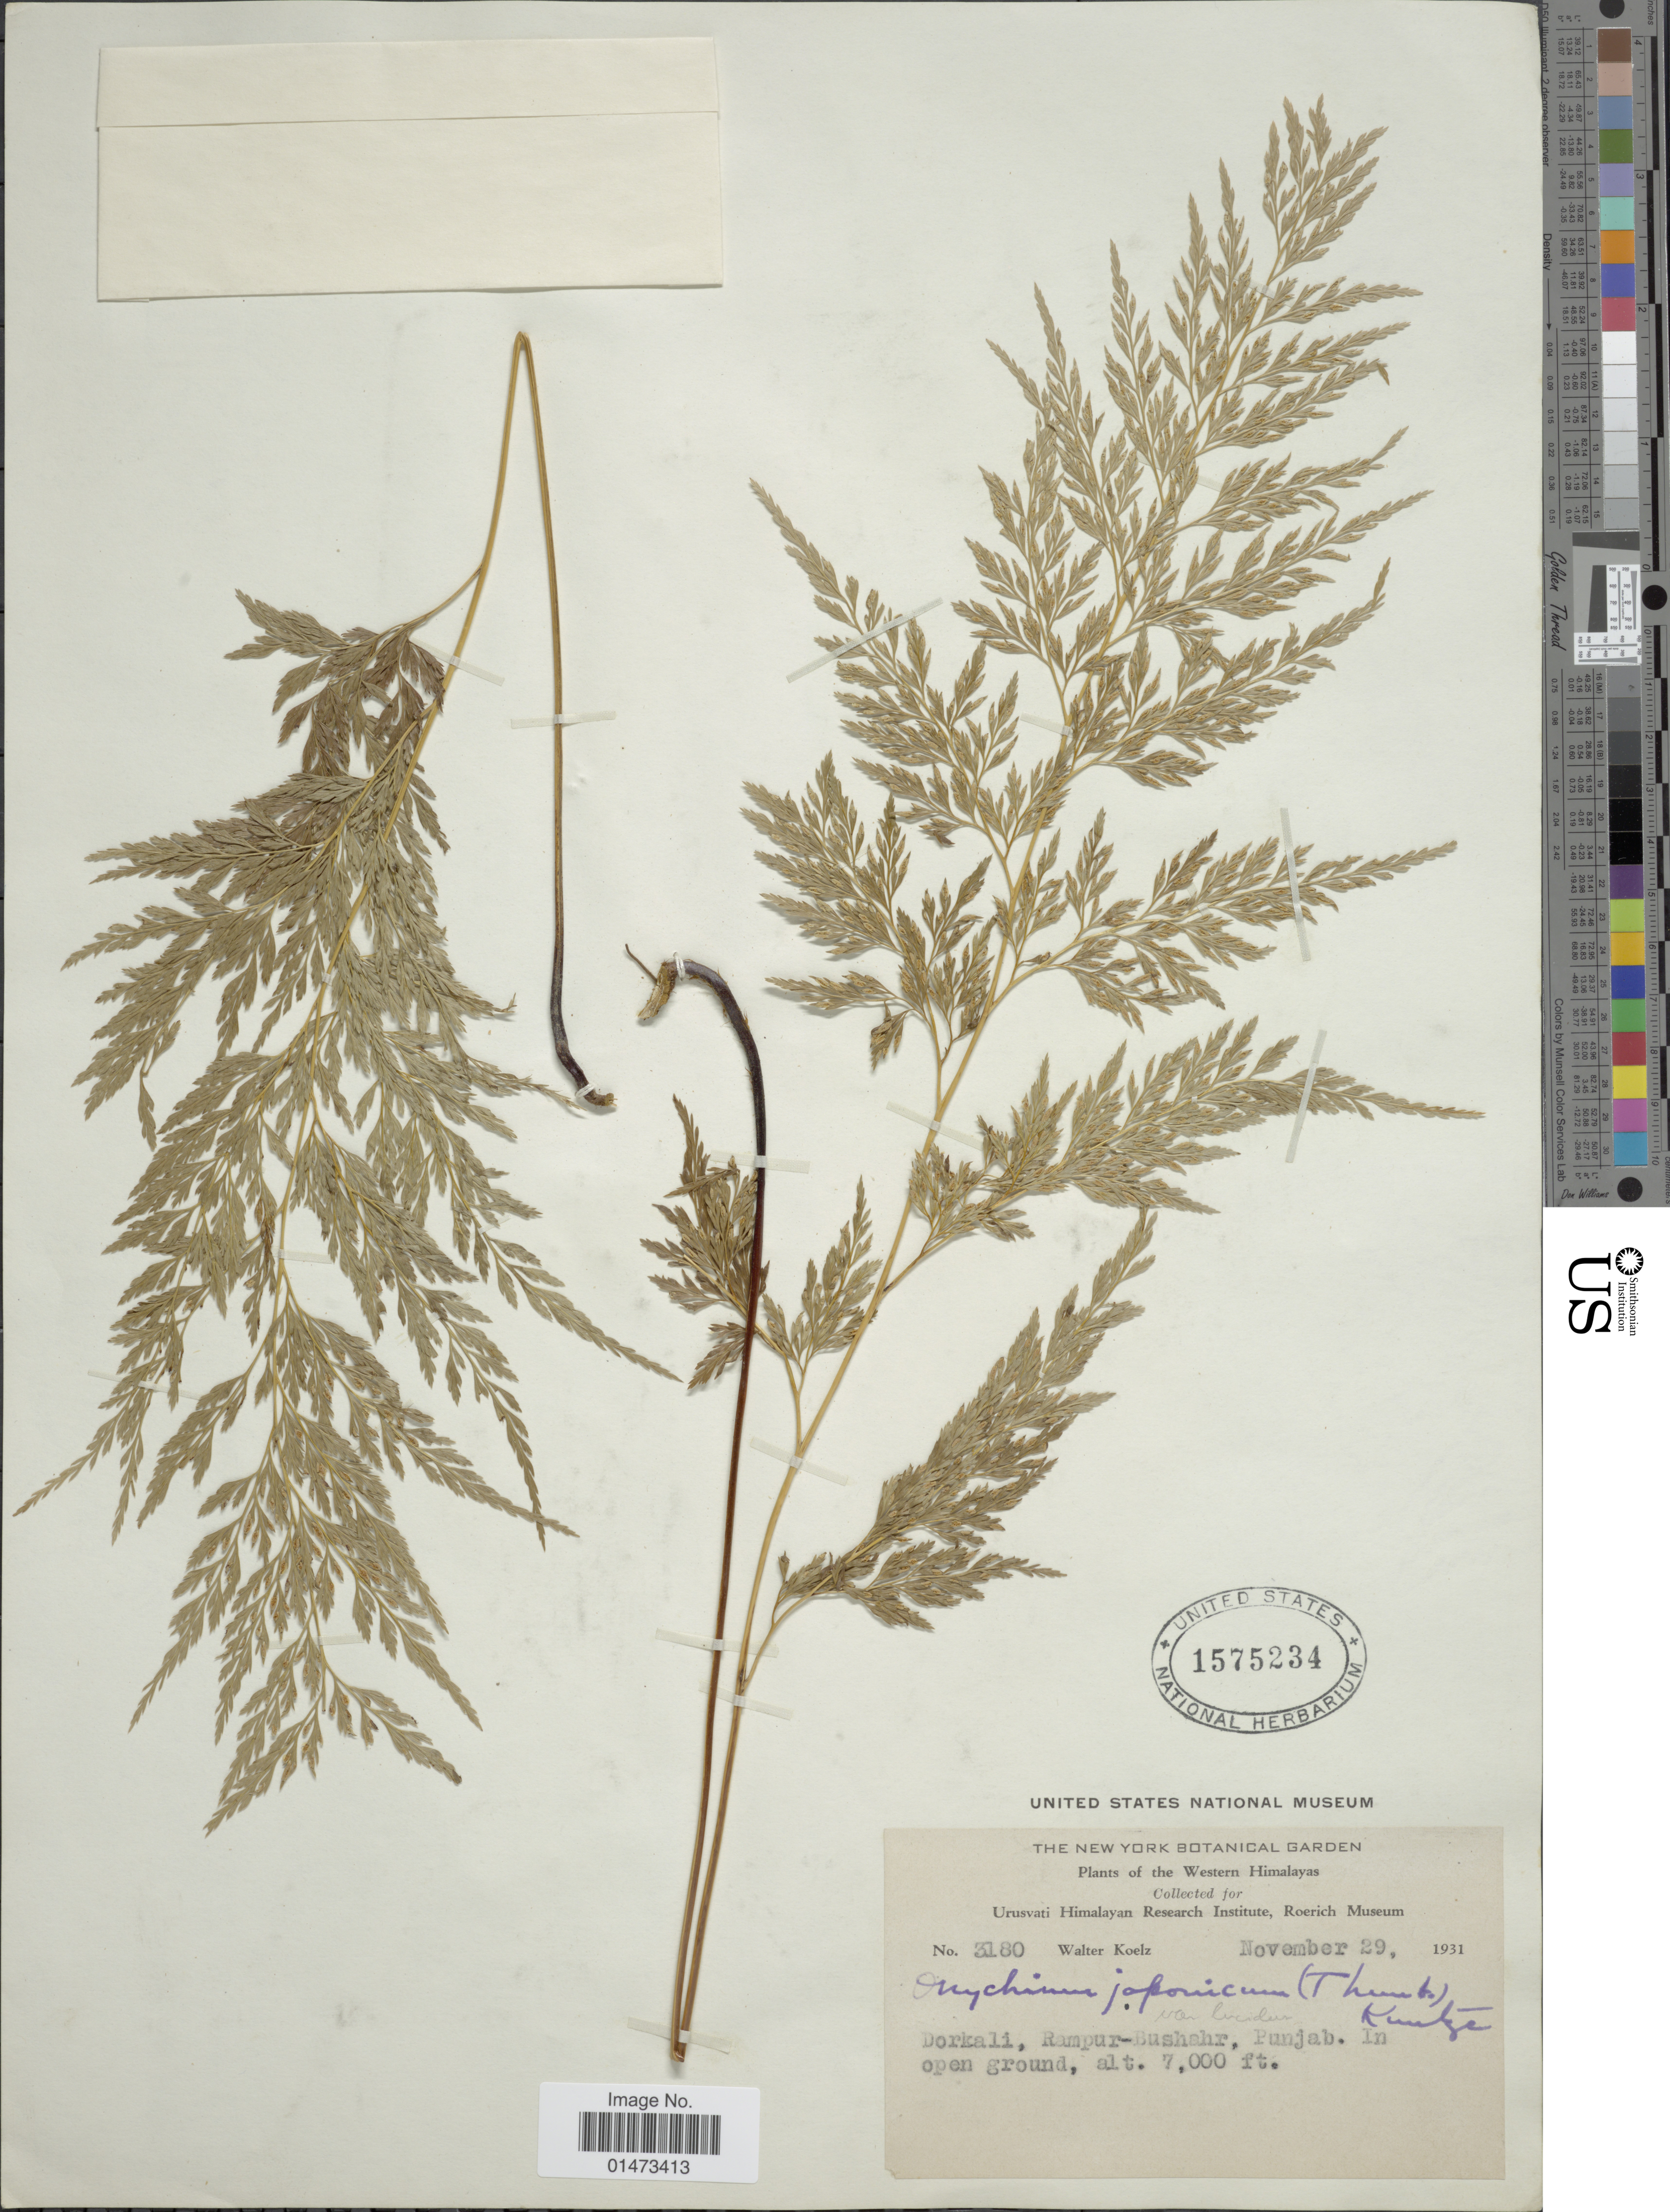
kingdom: Plantae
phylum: Tracheophyta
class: Polypodiopsida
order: Polypodiales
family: Pteridaceae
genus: Onychium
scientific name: Onychium lucidum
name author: (D. Don) Spreng.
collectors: W. N. Koelz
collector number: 3180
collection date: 1931-11-29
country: India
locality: Western Himalayas, Dorkali, Rampur-Bushahr.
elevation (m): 2134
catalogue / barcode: US 1575234